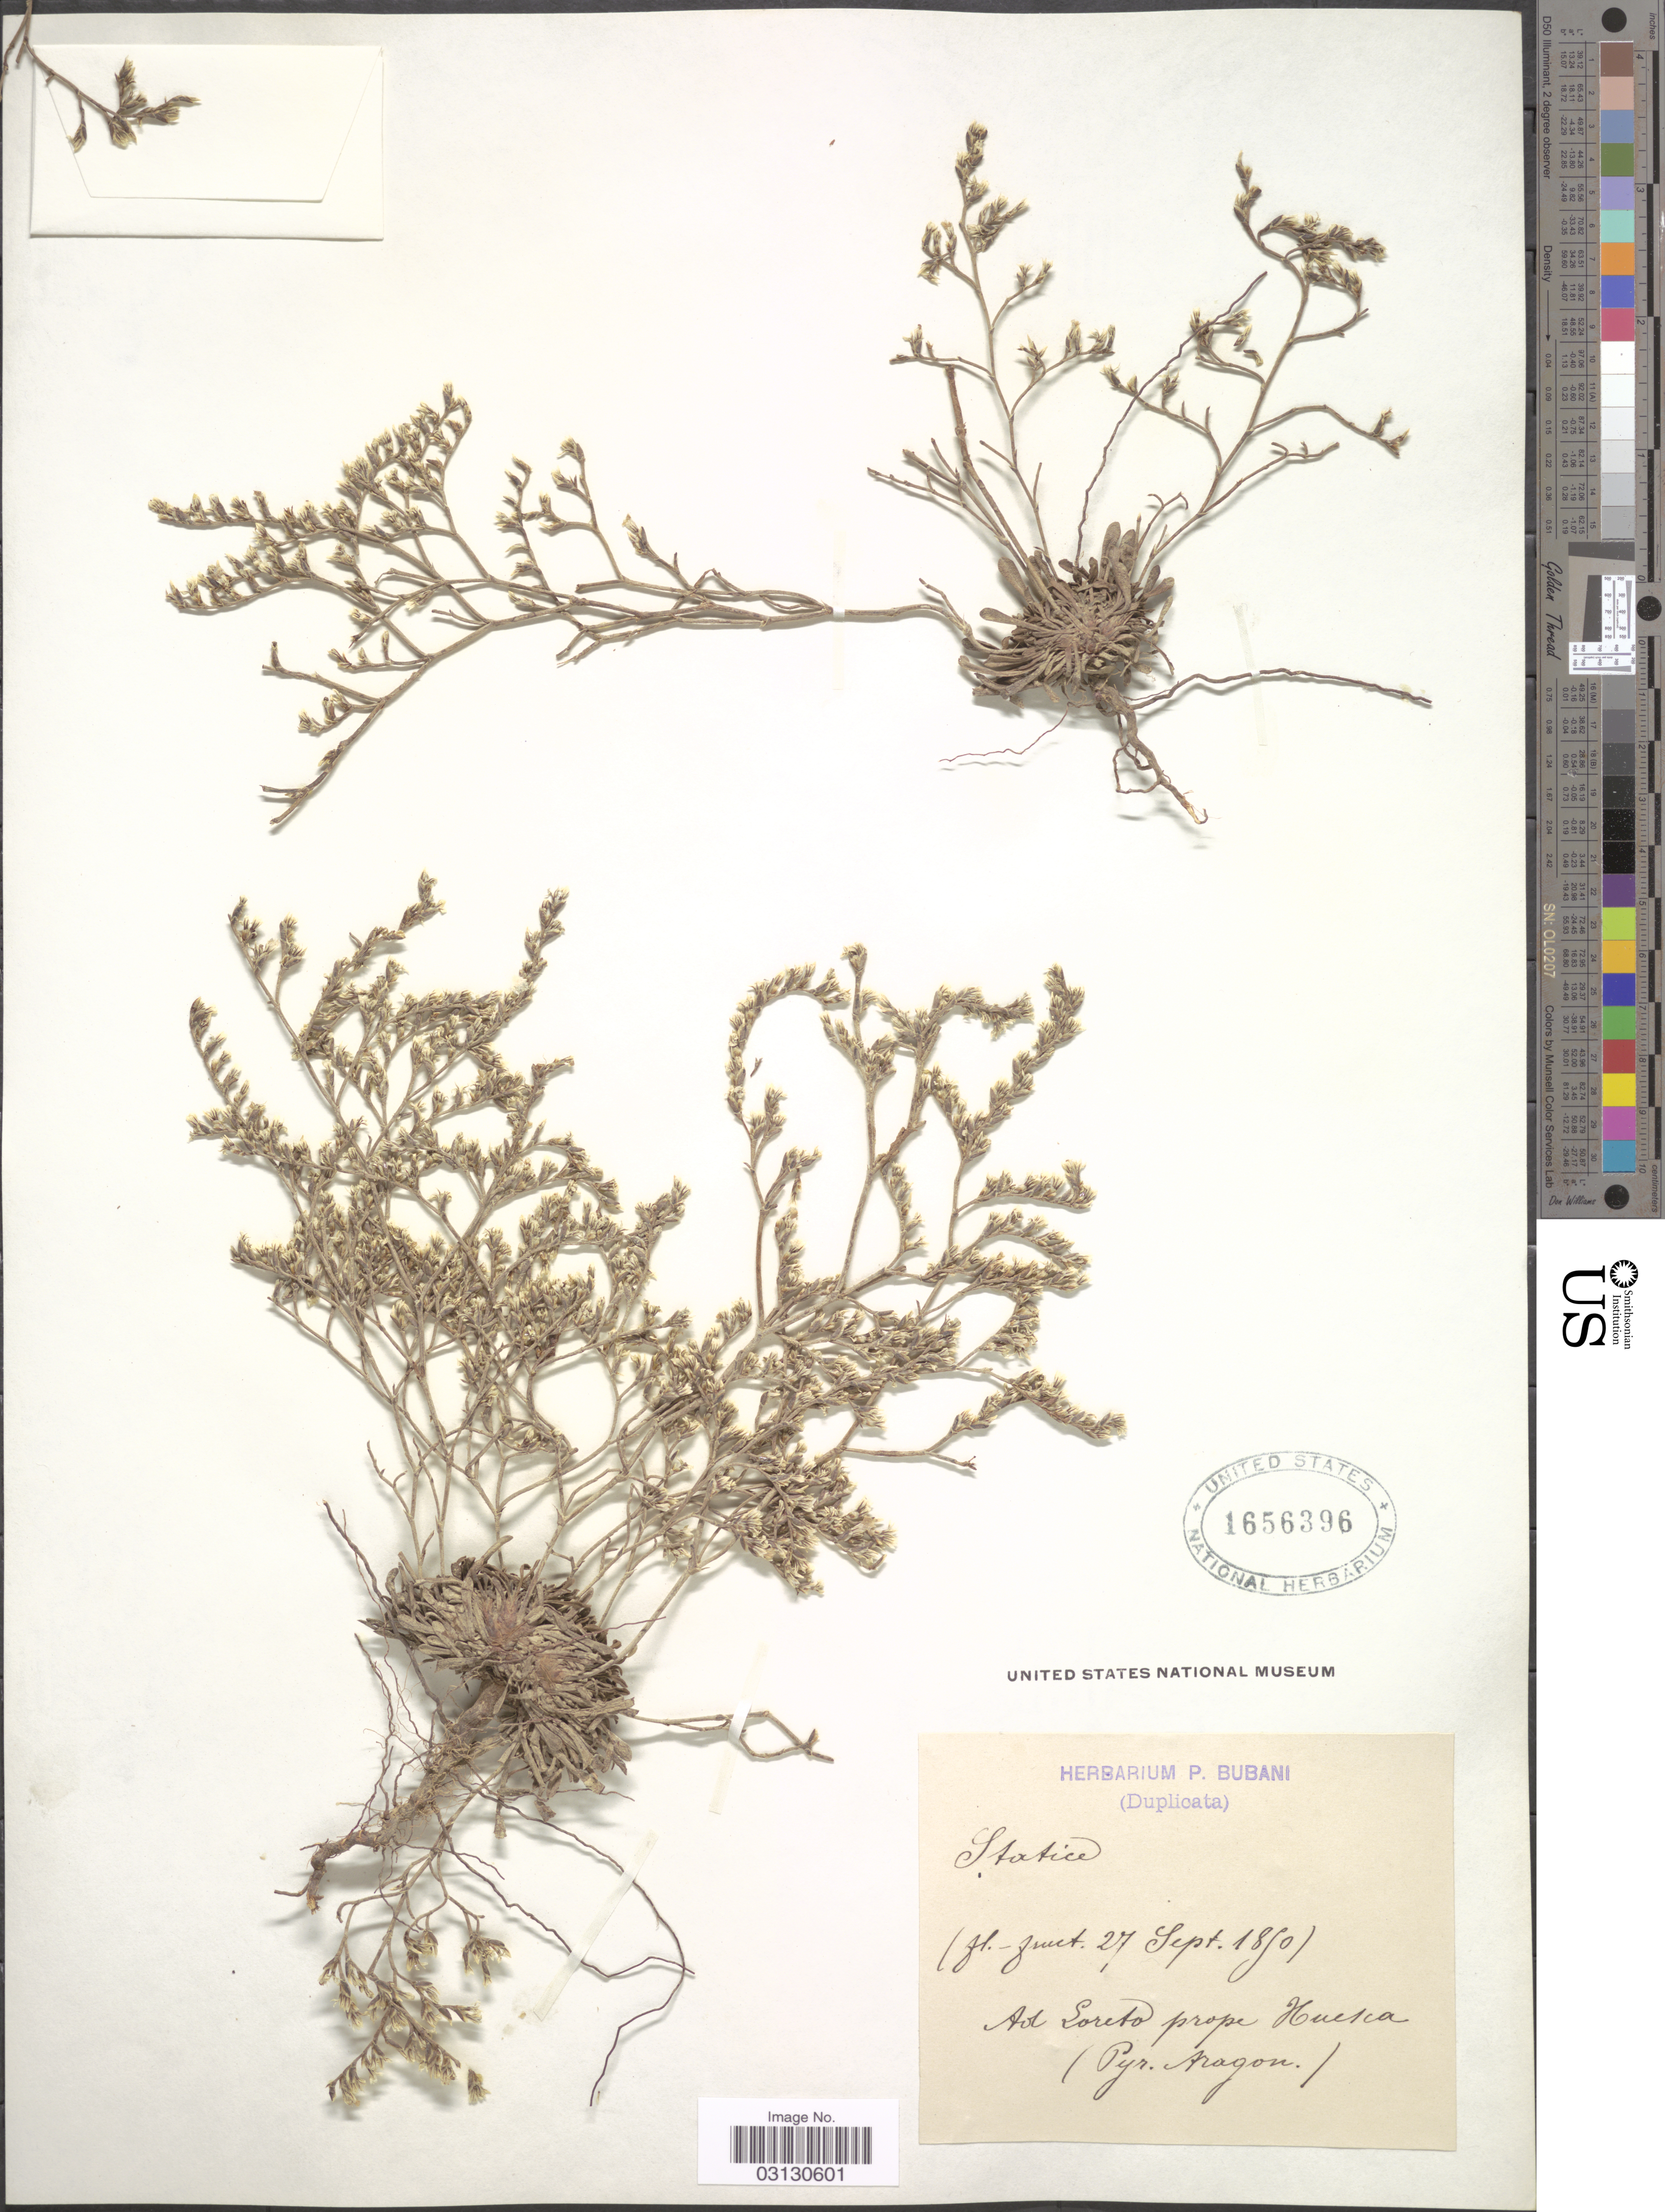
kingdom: Plantae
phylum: Tracheophyta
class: Magnoliopsida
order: Caryophyllales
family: Plumbaginaceae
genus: Limonium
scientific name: Limonium sp.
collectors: ex herb. P. Bubani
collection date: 1850-09-27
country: Spain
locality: Ad Loreto prope Huesca (Pyr. Argaon).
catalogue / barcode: US 1656396